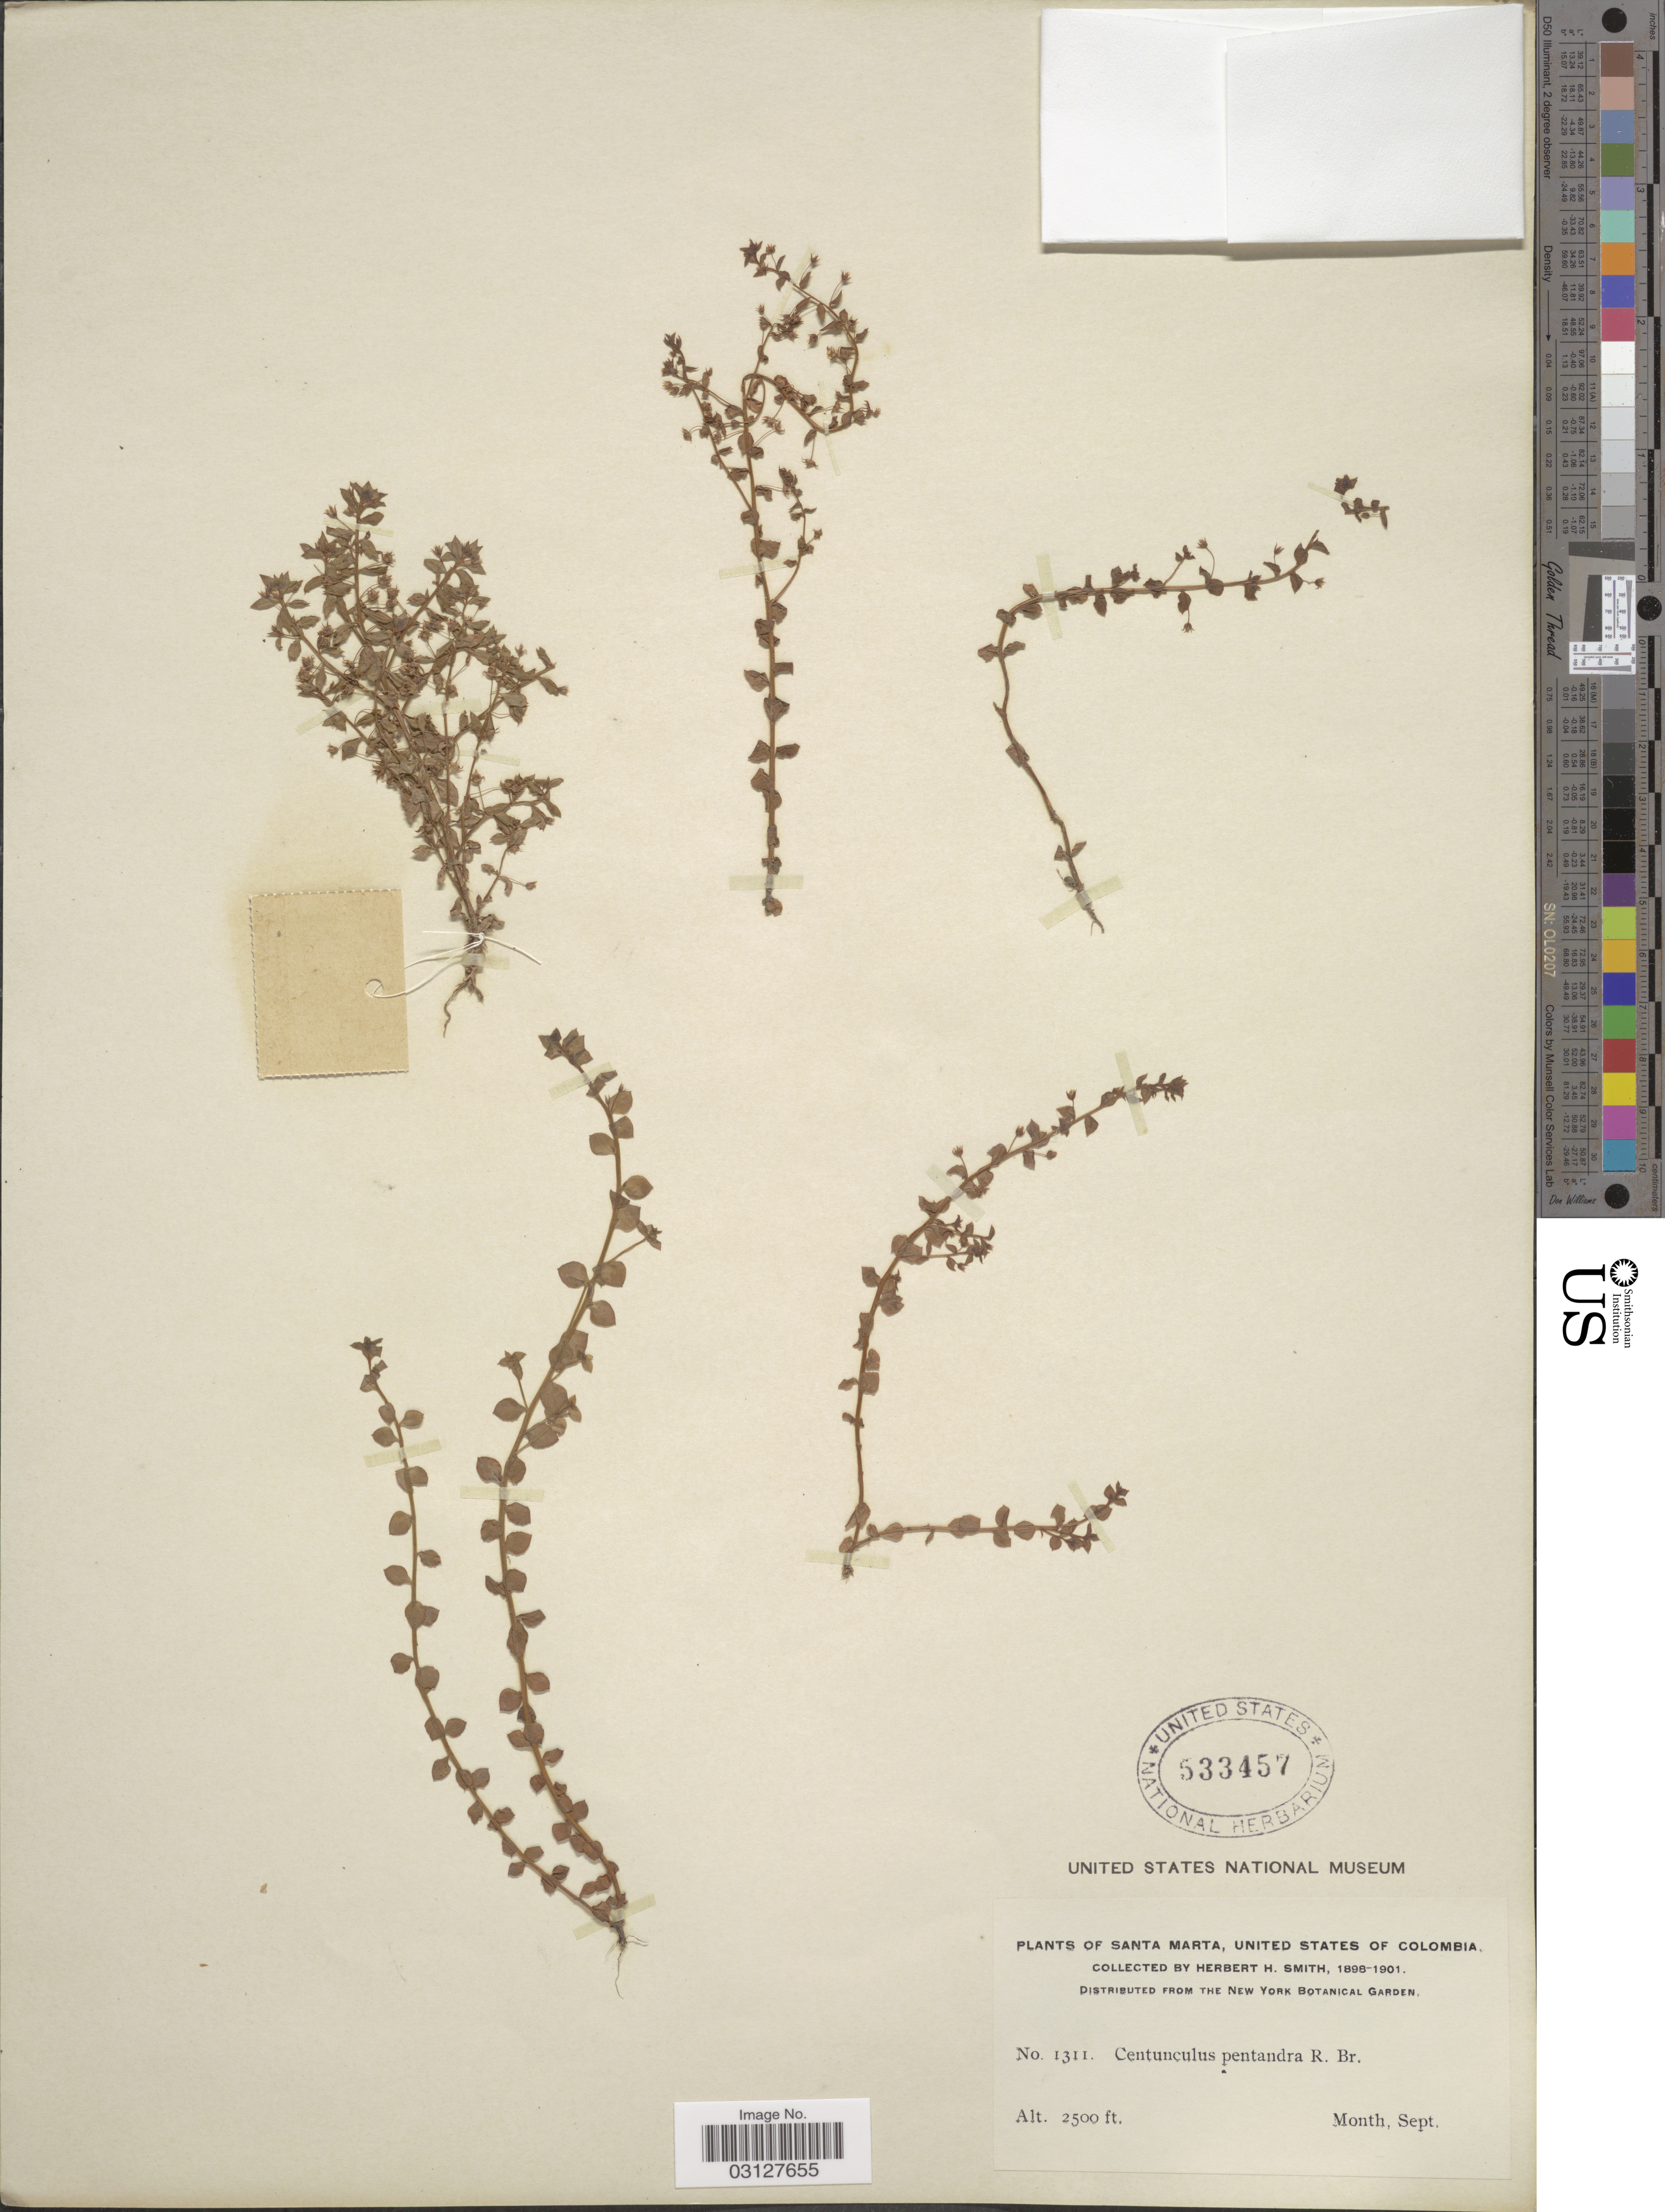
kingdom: Plantae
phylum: Tracheophyta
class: Magnoliopsida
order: Ericales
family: Primulaceae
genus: Anagallis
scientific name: Anagallis pumila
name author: Sw.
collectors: Herbert H. Smith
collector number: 1311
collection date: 1898-09/1901-09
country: Colombia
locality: Santa Marta, United States of Colombia.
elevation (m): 762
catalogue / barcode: US 533457